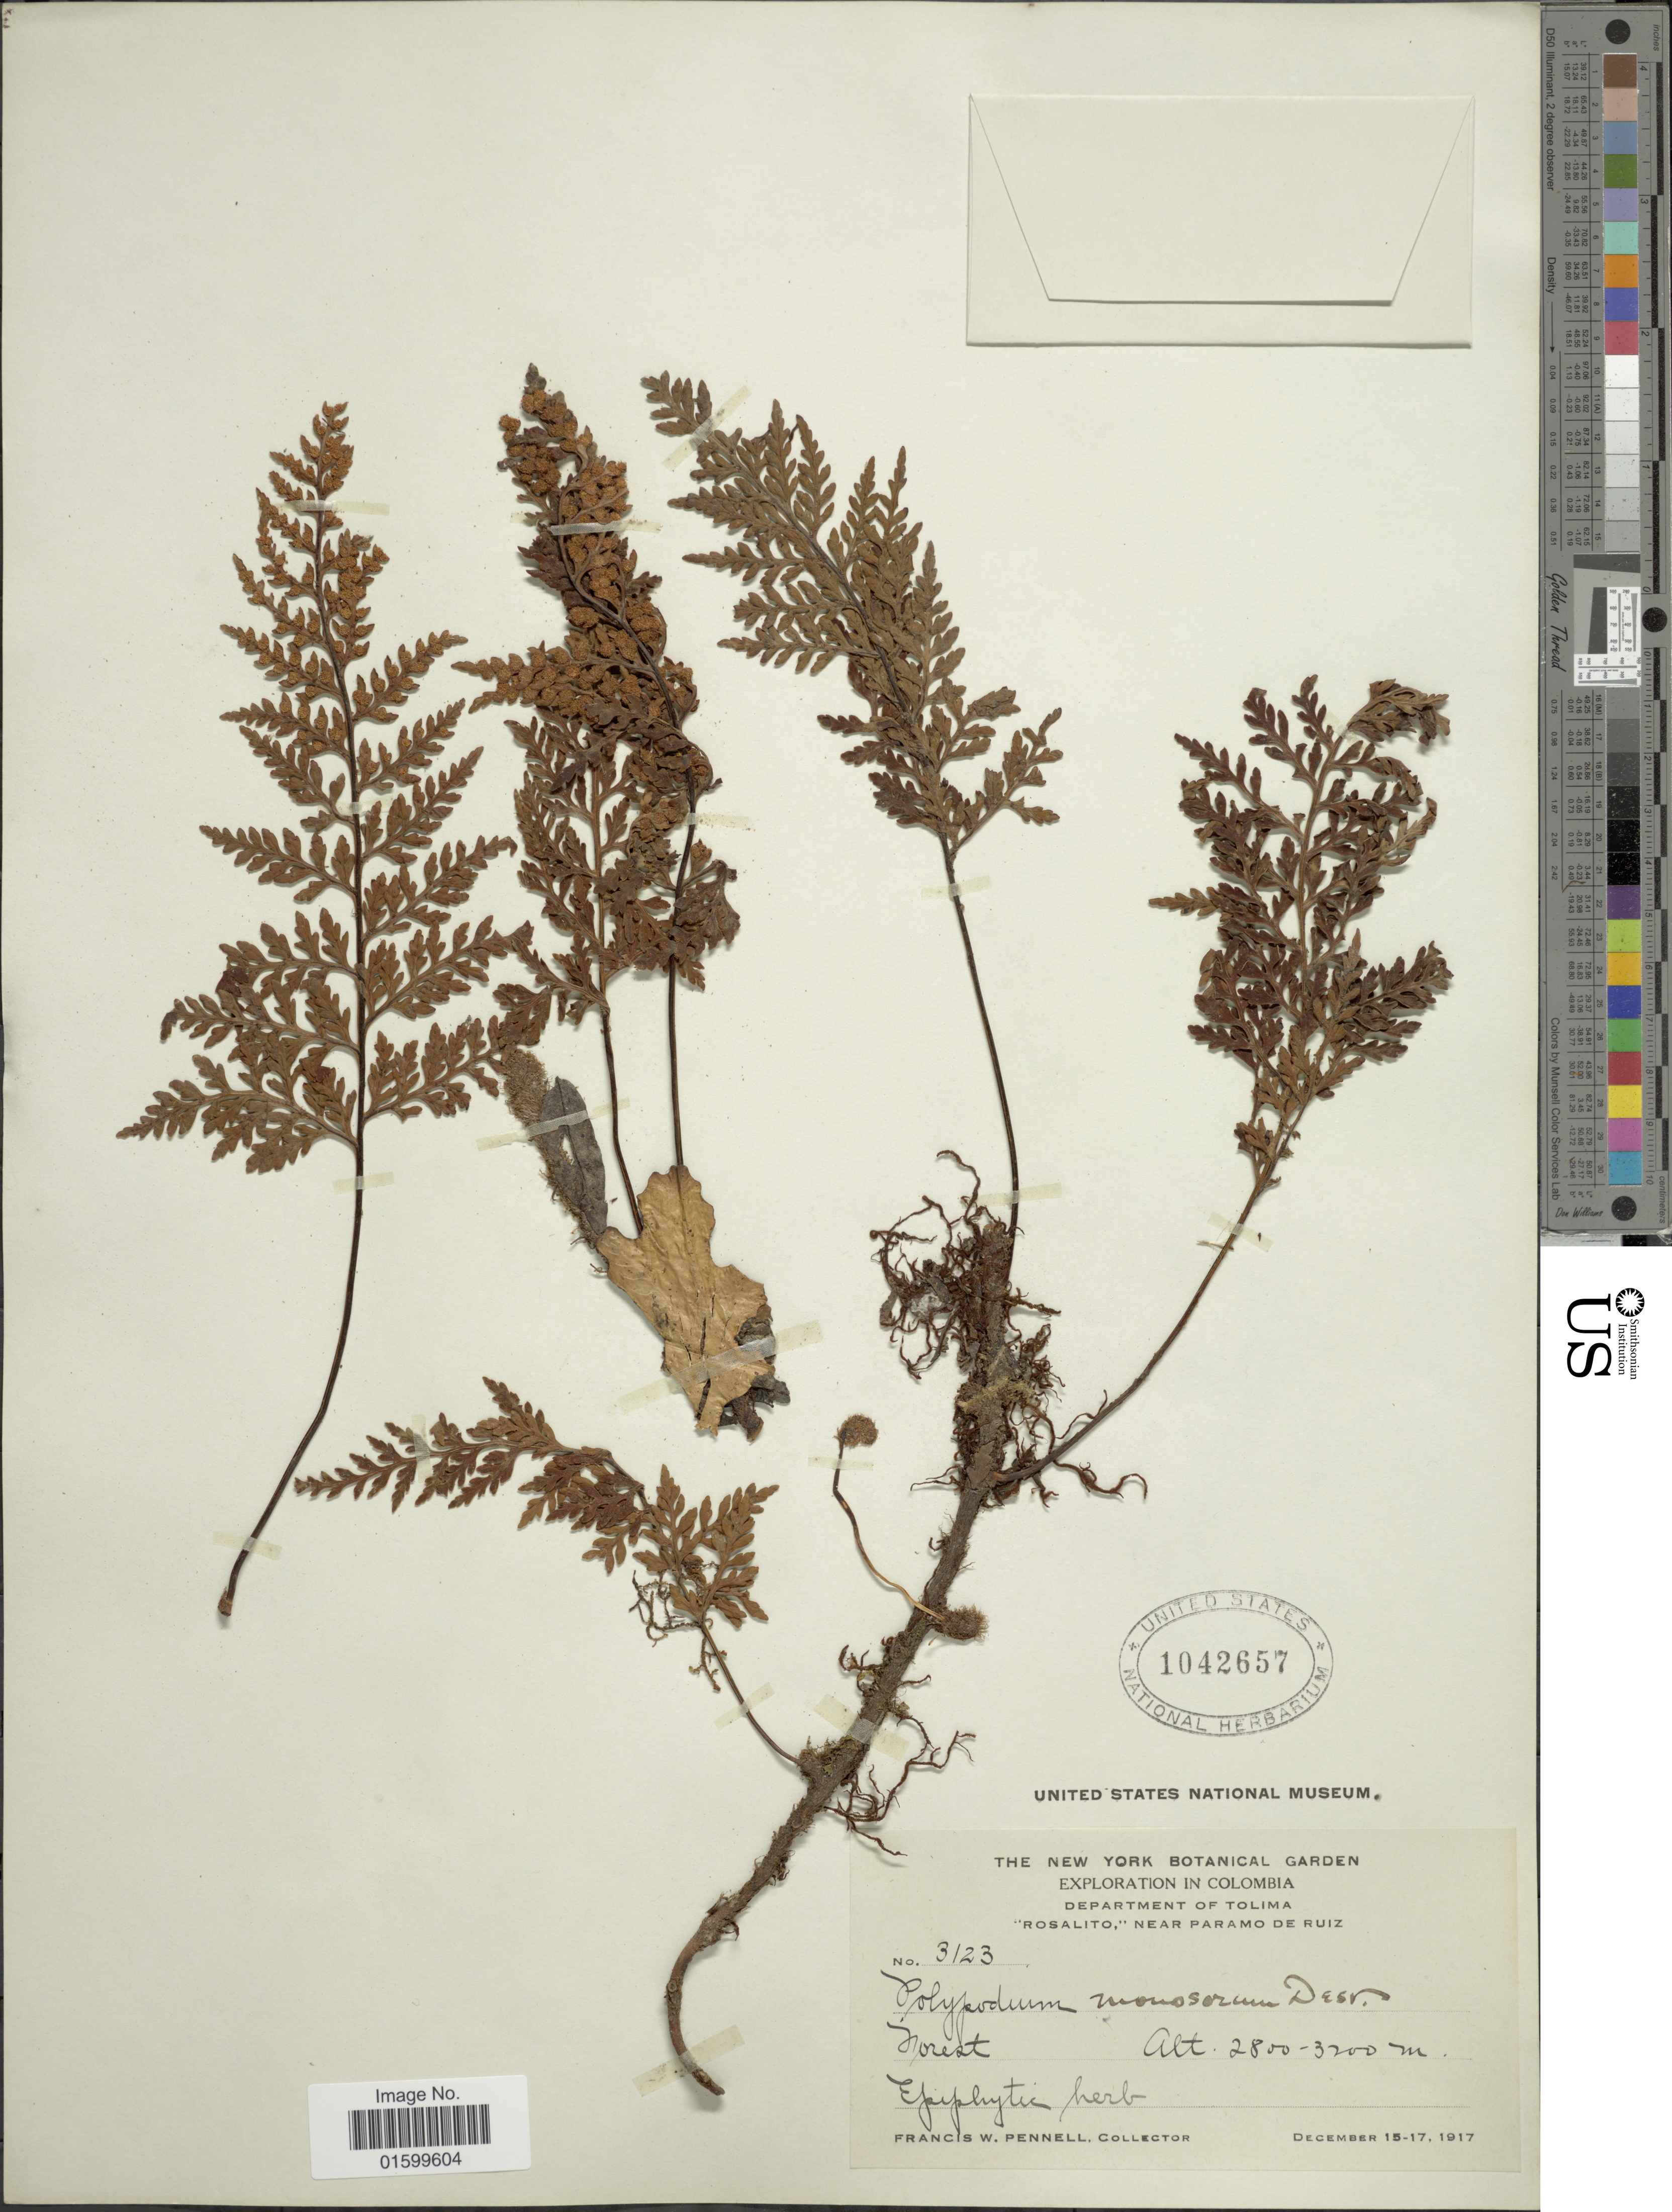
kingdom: Plantae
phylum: Tracheophyta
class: Polypodiopsida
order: Polypodiales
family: Polypodiaceae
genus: Pleopeltis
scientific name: Pleopeltis monosora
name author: (Desv.) A.R. Sm.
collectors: F. W. Pennell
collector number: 3123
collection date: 1917-12-15/1917-12-17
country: Colombia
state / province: Tolima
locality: Department of Tolima, Rosalito, near Paramo de Ruiz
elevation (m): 2800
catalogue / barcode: US 1042657